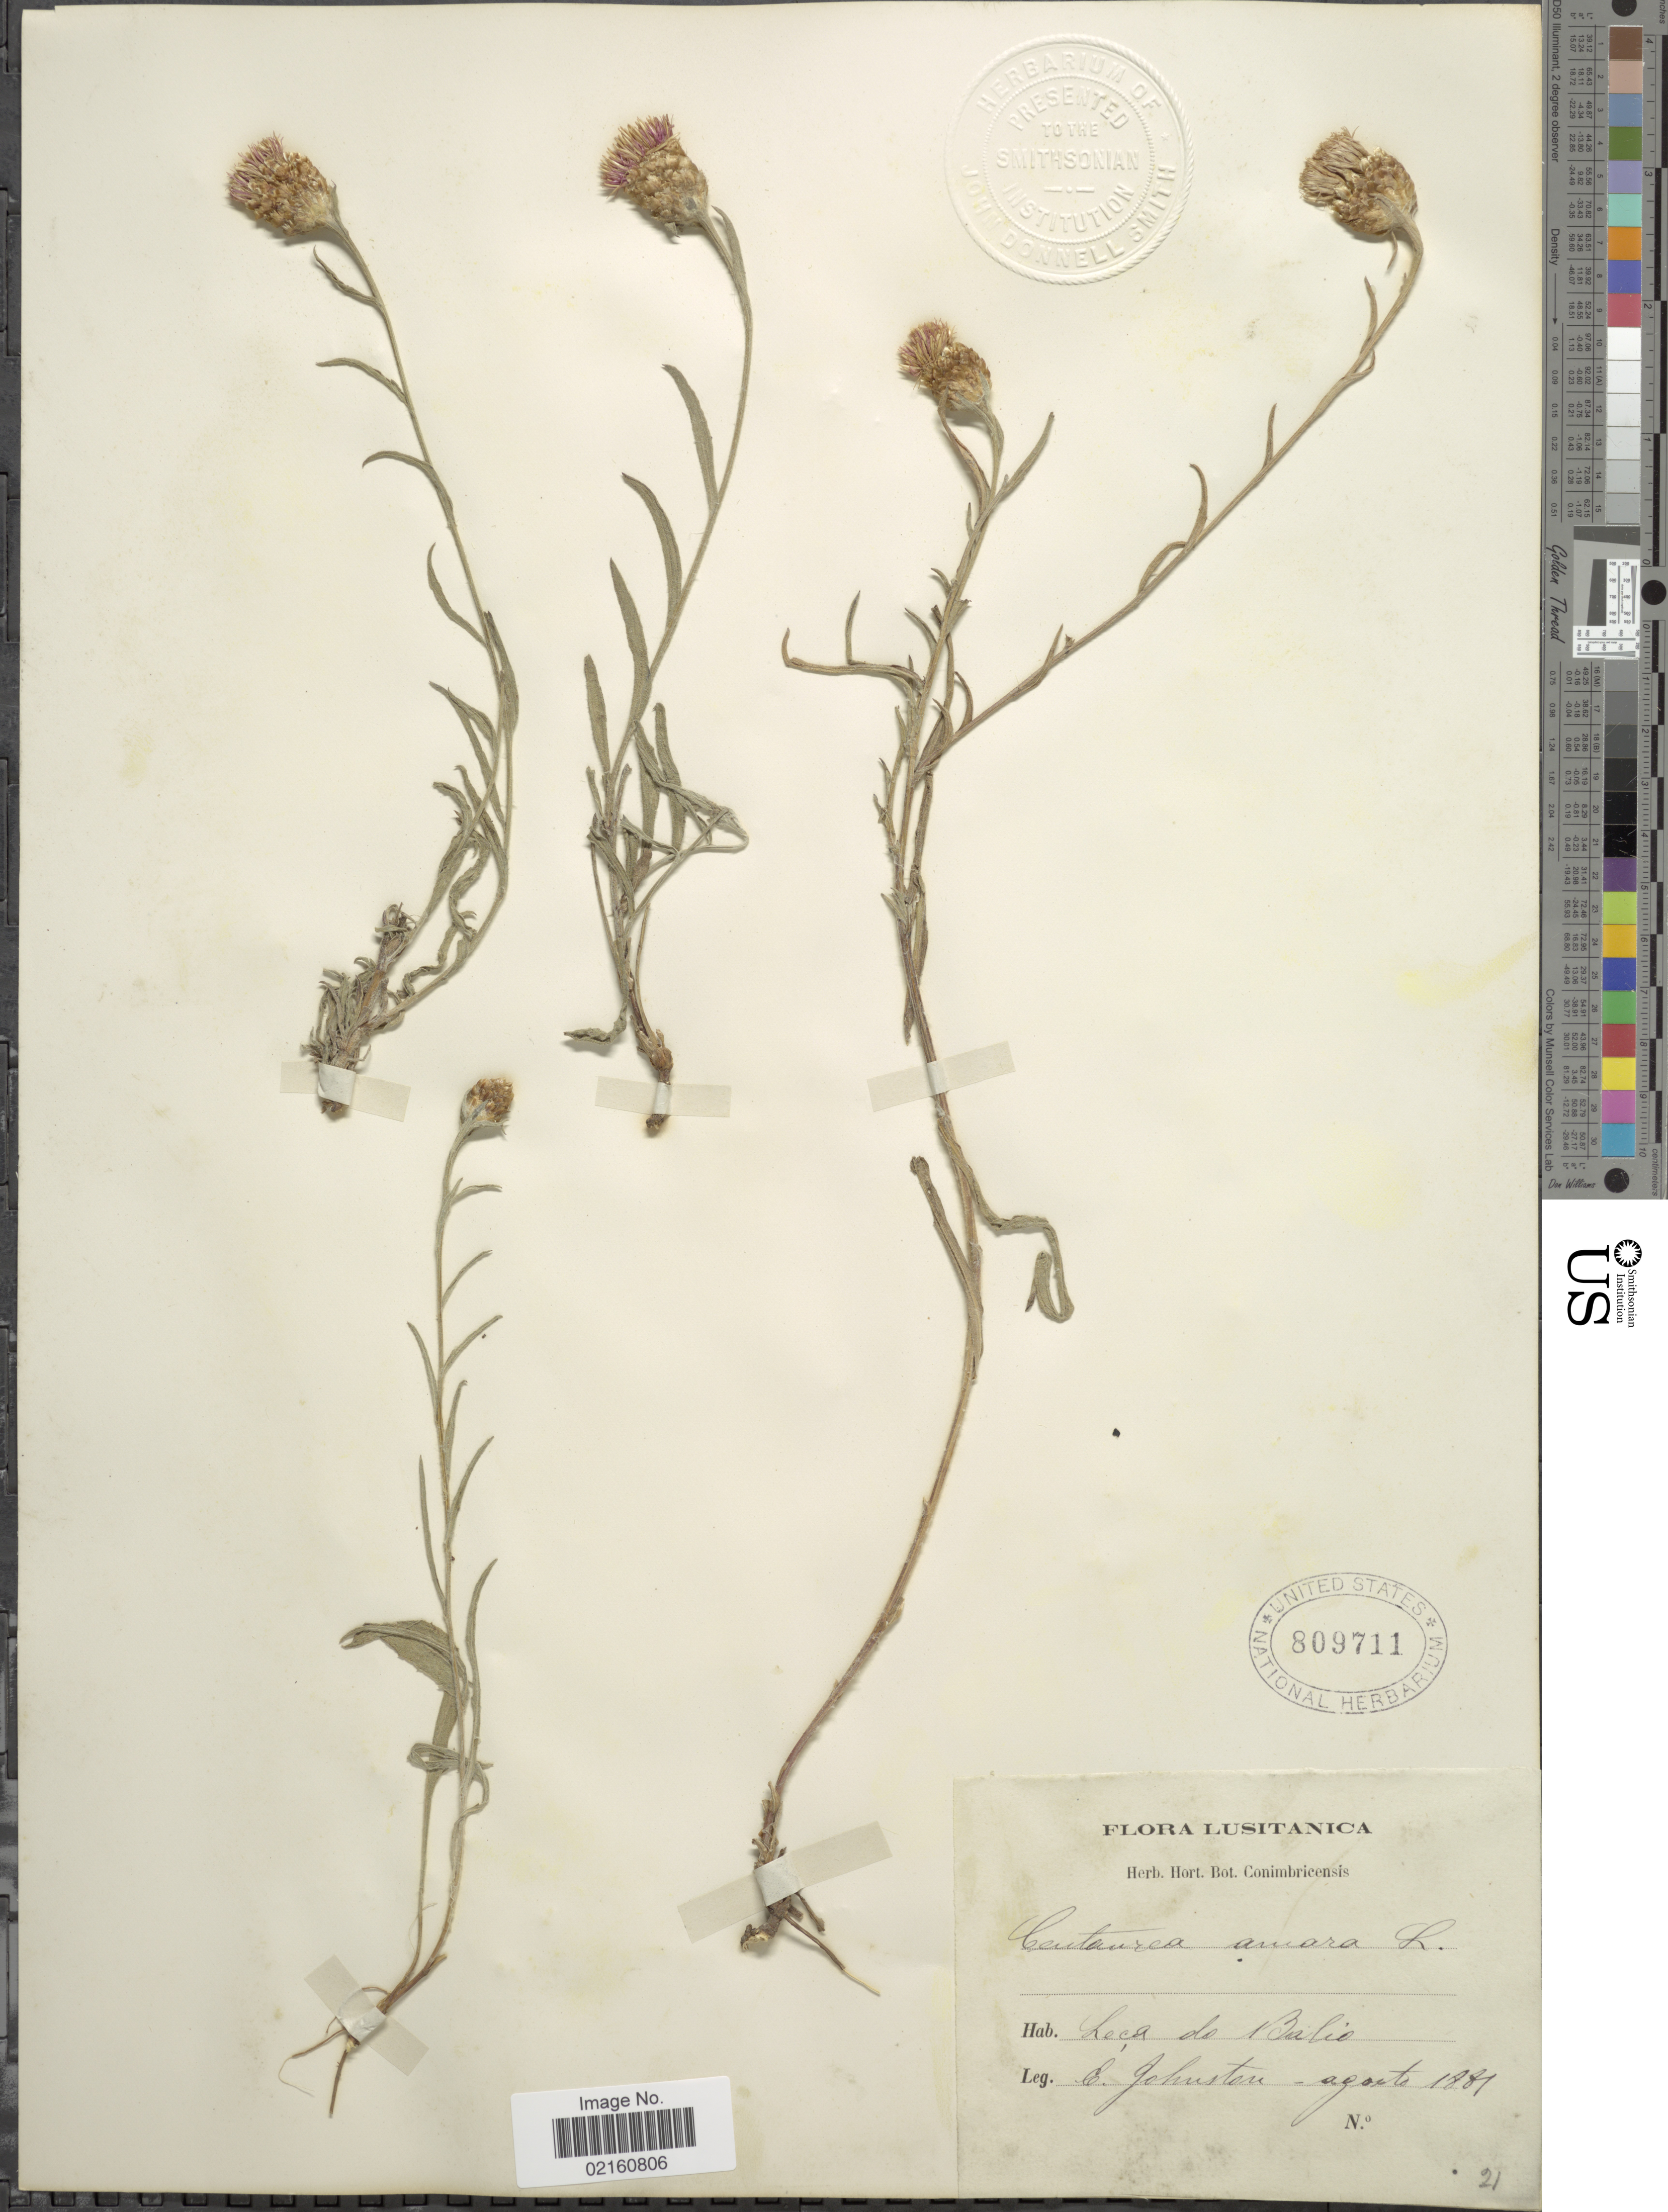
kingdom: Plantae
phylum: Tracheophyta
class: Magnoliopsida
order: Asterales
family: Asteraceae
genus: Centaurea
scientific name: Centaurea jacea subsp. gaudinii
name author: (Boiss. & Reut.) Gremli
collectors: E. C. Johnston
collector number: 21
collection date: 1881-08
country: Portugal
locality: Lusitanica, Leca de Balio [interpreted]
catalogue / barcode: US 809711